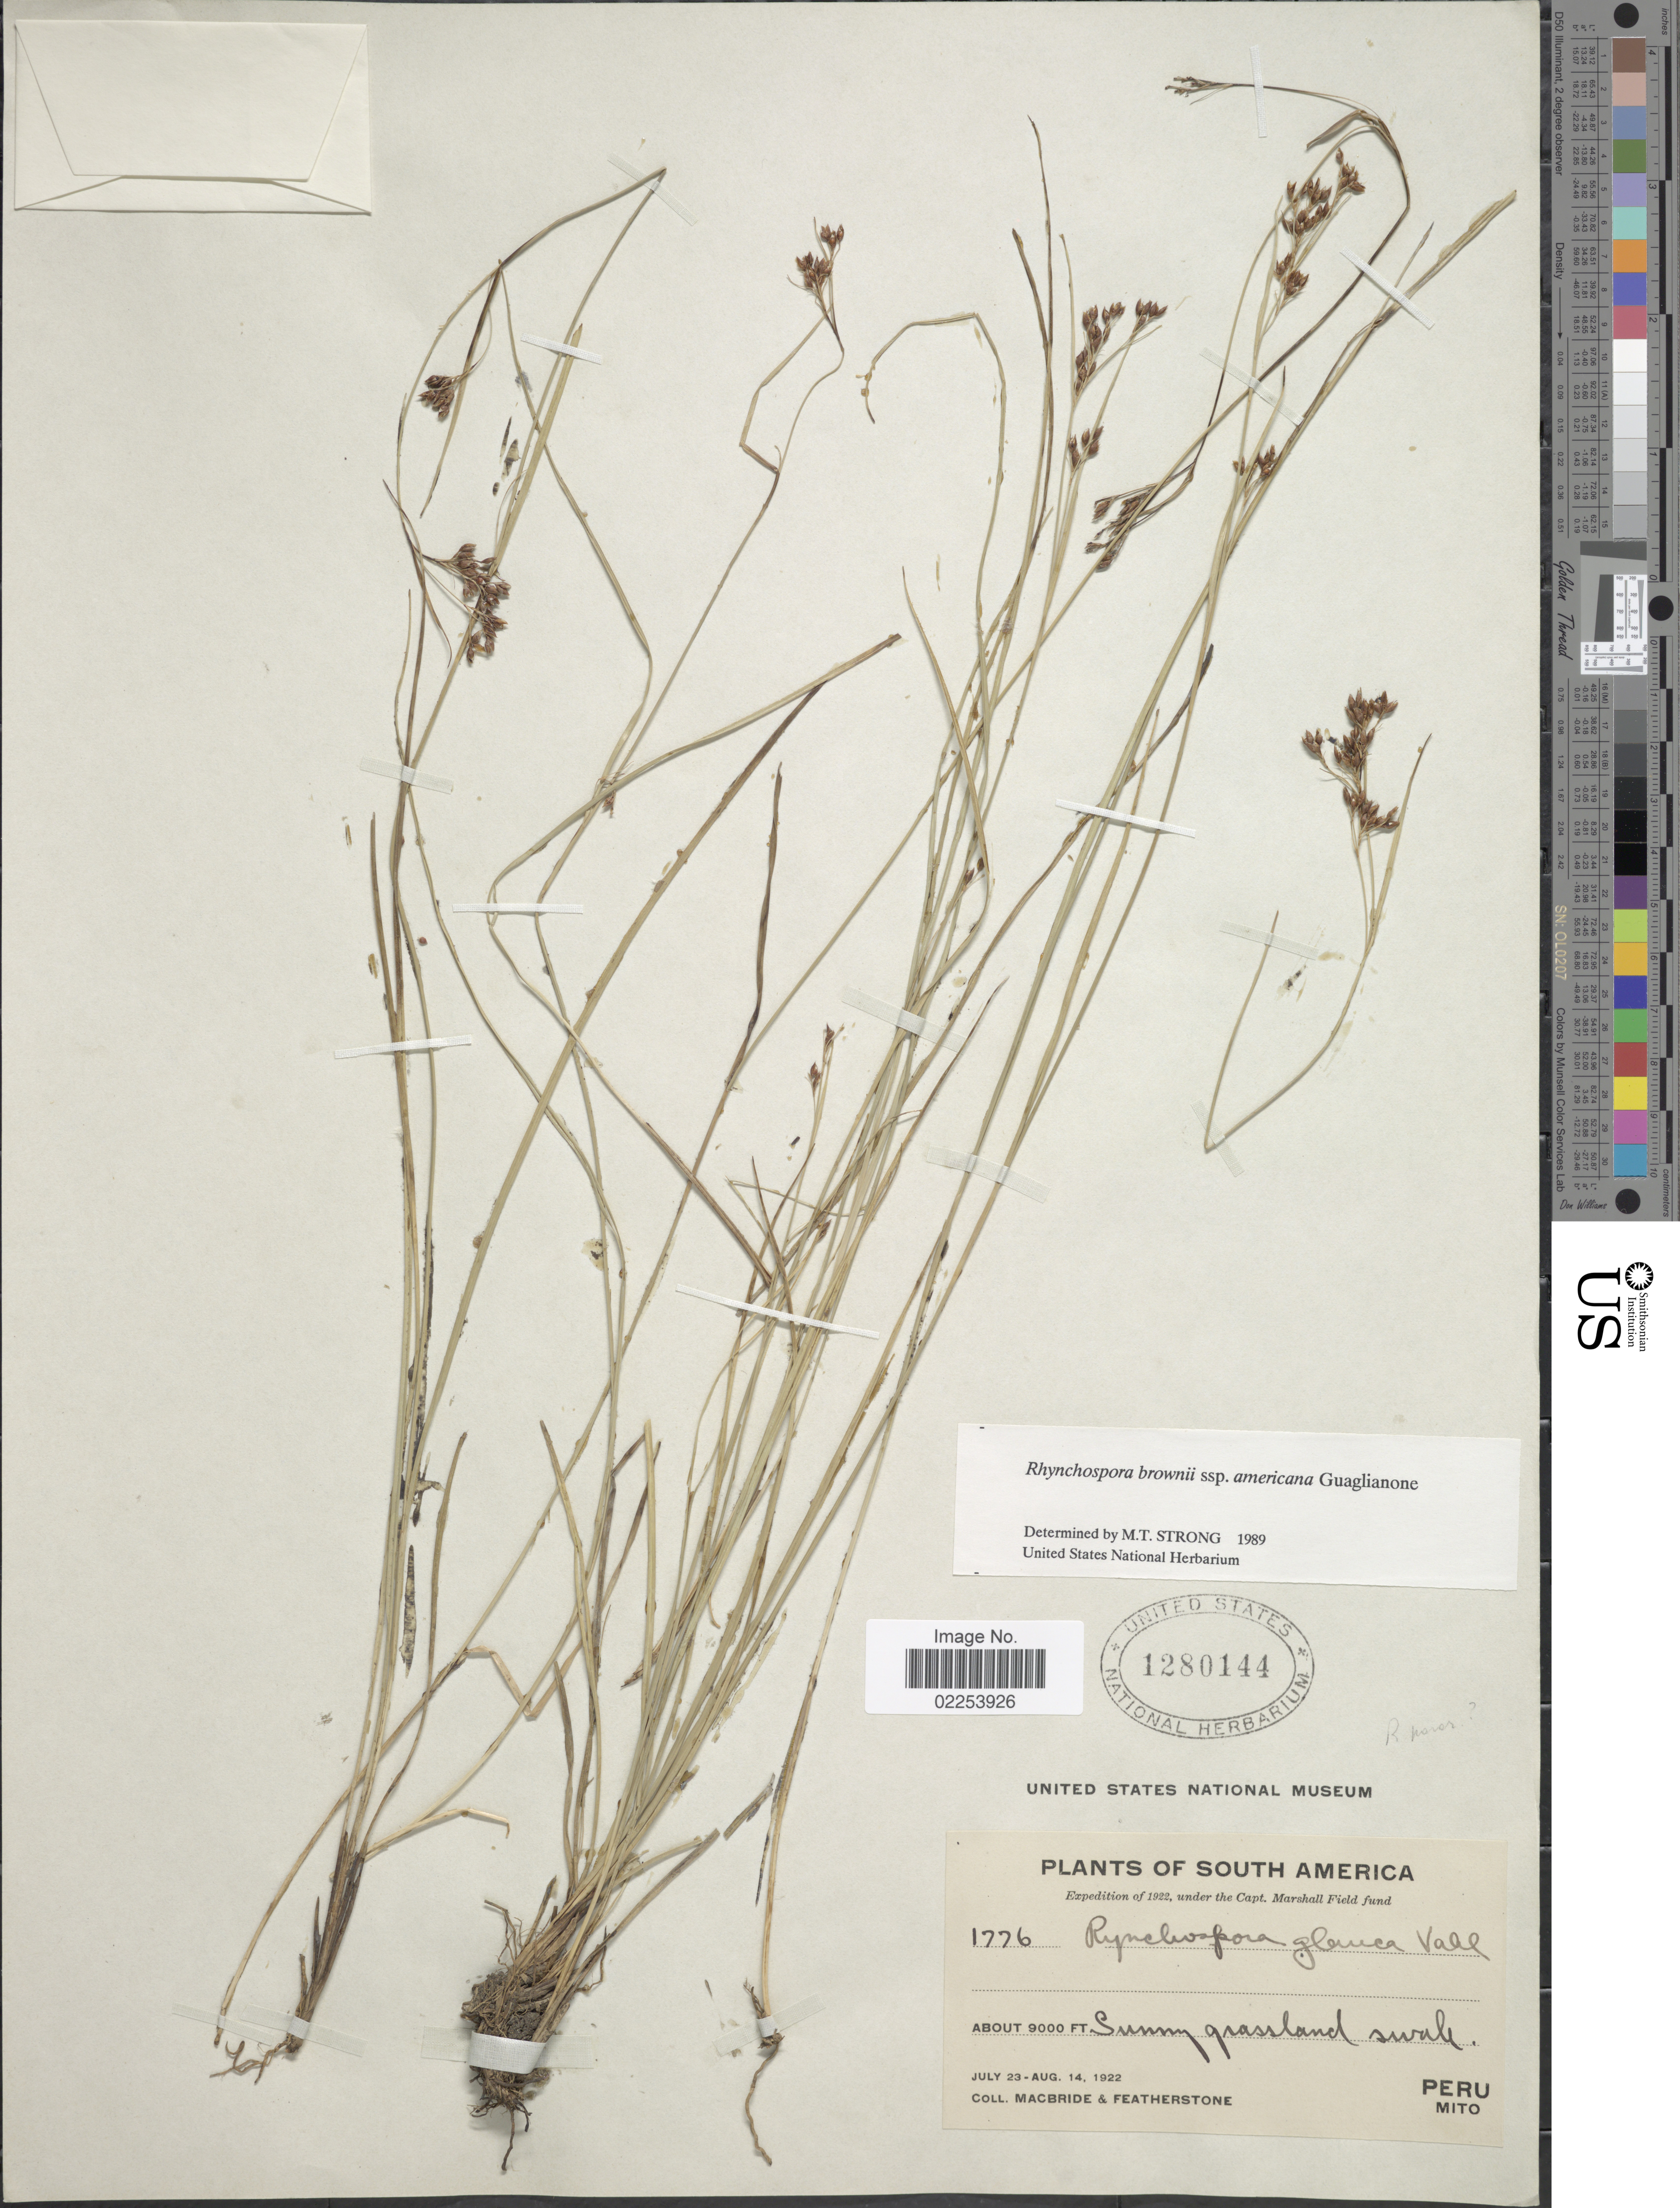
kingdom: Plantae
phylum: Tracheophyta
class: Liliopsida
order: Poales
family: Cyperaceae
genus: Rhynchospora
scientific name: Rhynchospora brownii subsp. americana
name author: Guagl.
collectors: Macbride, -- & -. Featherstone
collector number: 1776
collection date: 1922-07-23/1922-08-14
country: Peru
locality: Mito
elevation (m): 2743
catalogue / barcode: US 1280144